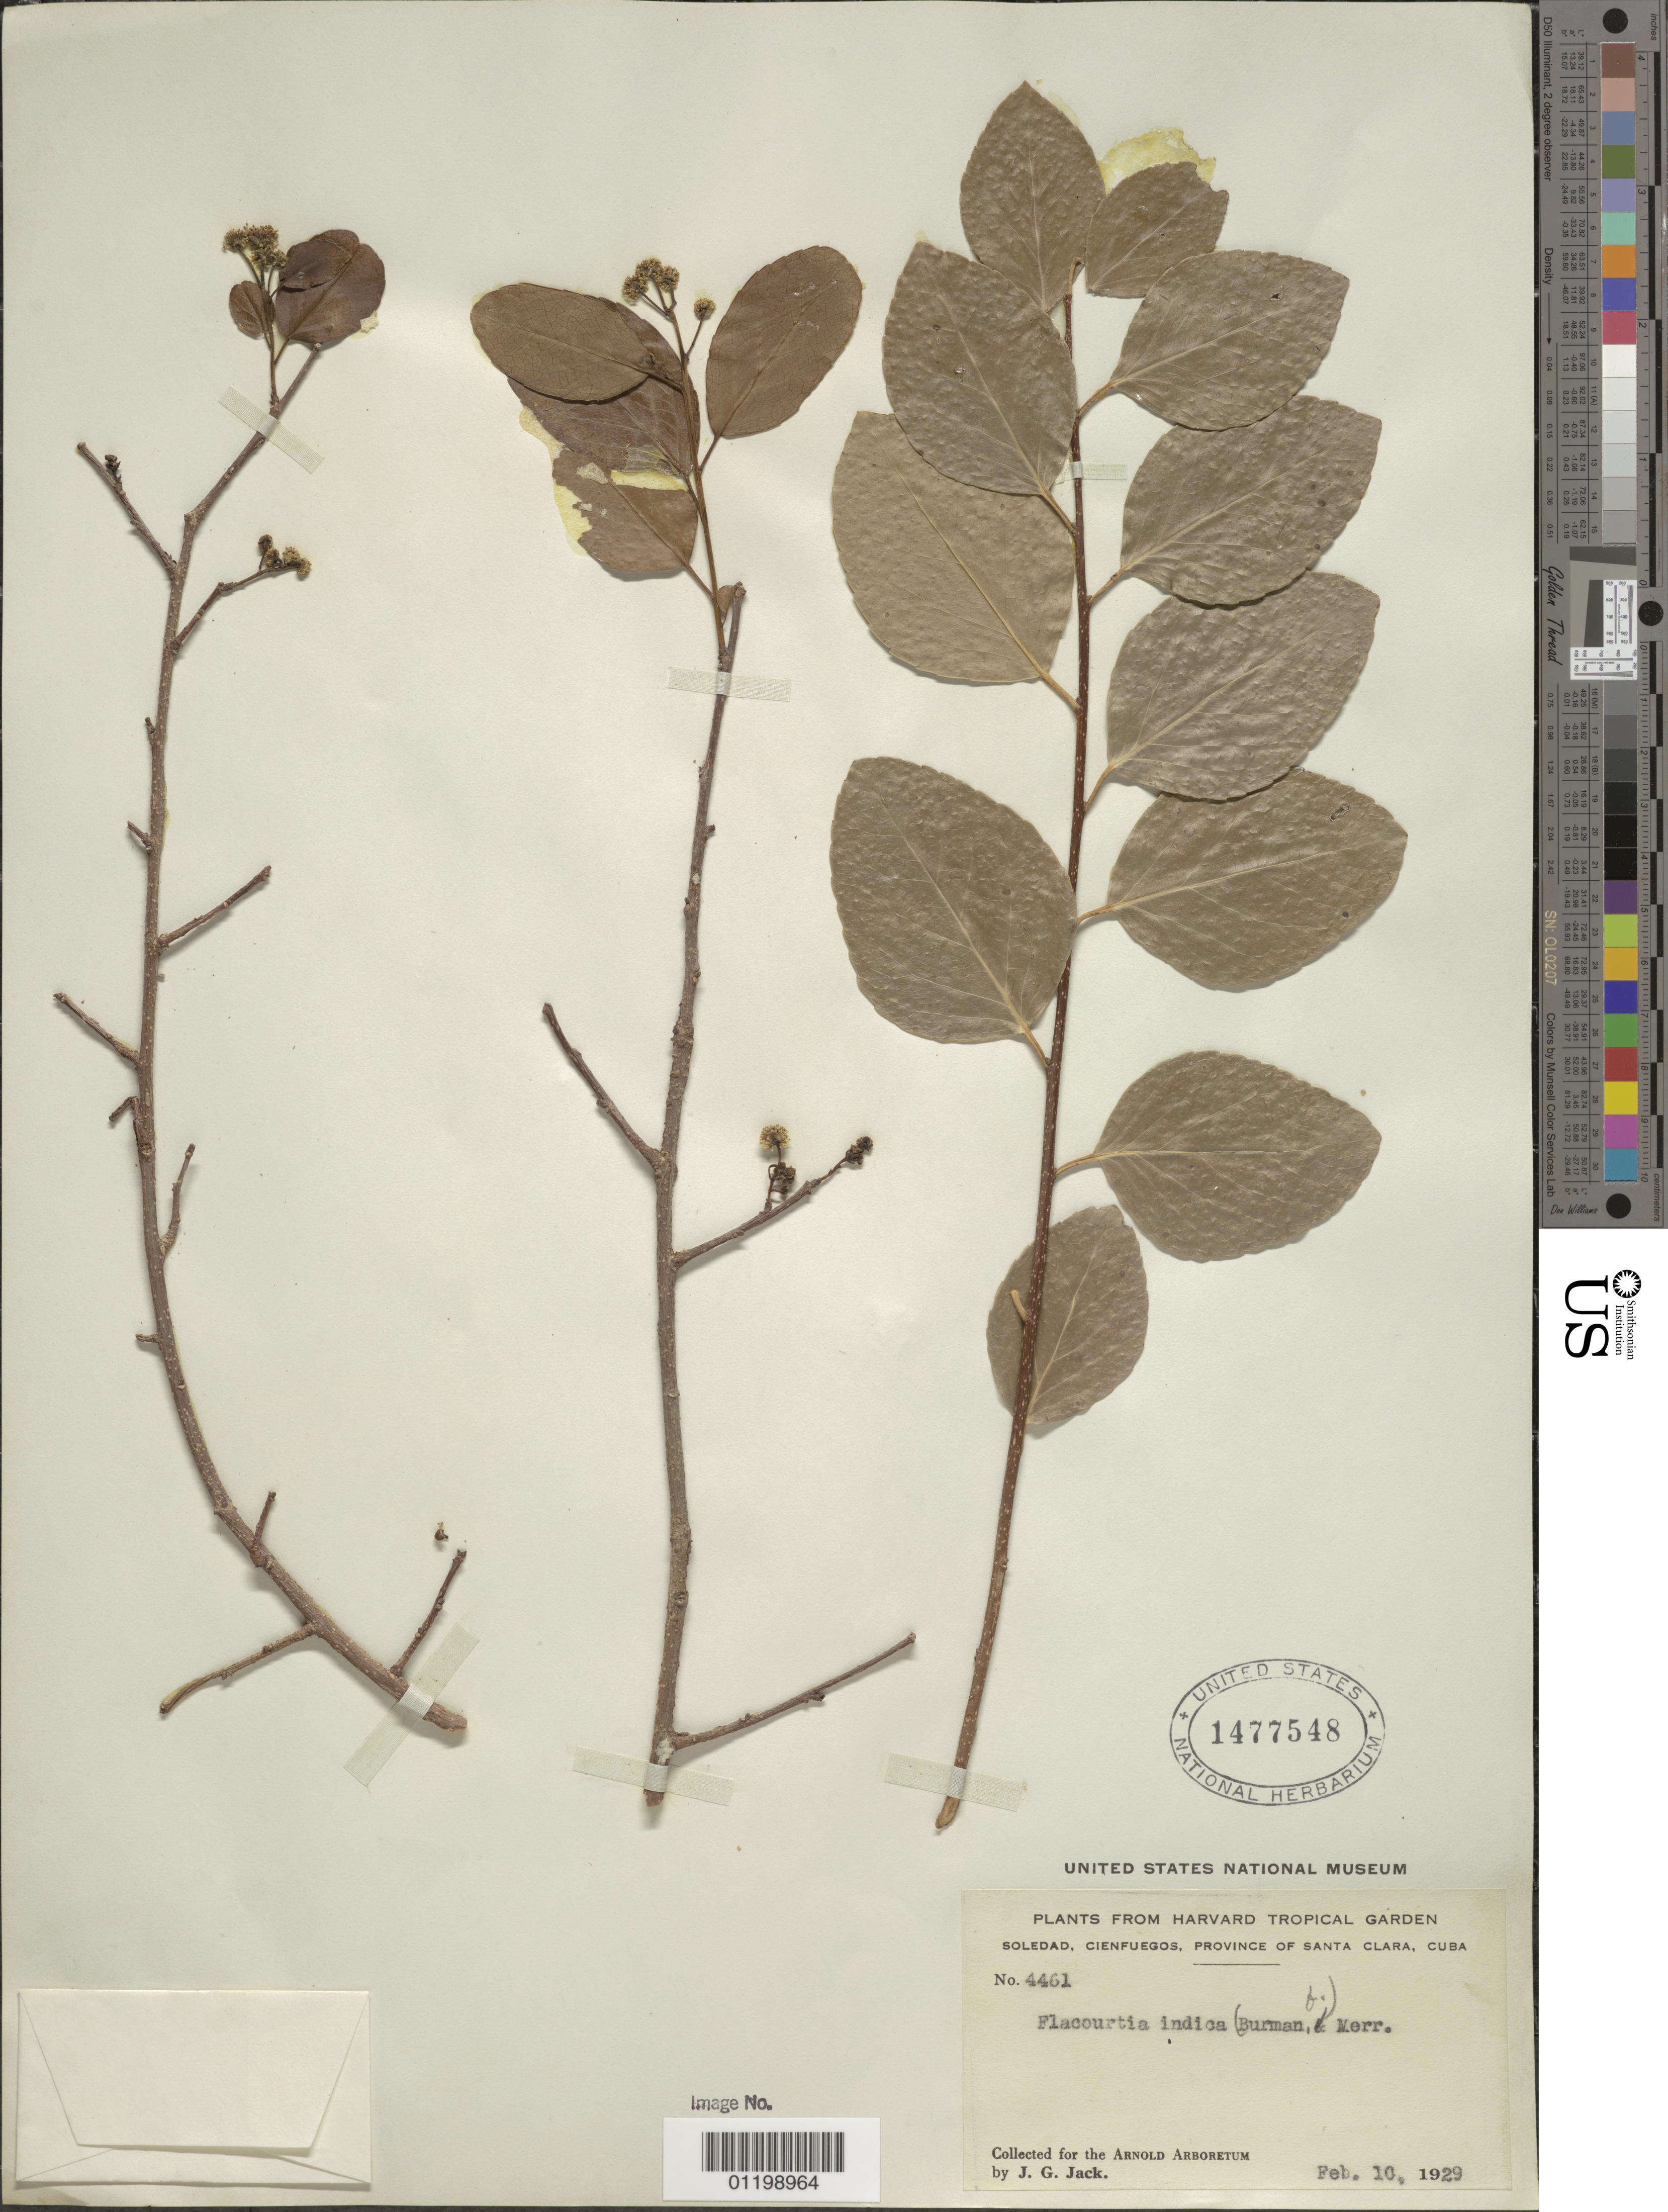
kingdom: Plantae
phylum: Tracheophyta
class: Magnoliopsida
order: Malpighiales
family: Salicaceae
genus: Flacourtia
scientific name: Flacourtia indica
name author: (Burm. f.) Merr.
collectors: J. G. Jack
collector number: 4461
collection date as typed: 10 Feb 1929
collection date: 1929-02-10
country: Cuba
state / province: Cienfuegos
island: Cuba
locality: Soledad, Cienfuegos, Province of Santa Clara, Cuba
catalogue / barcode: US 1477548